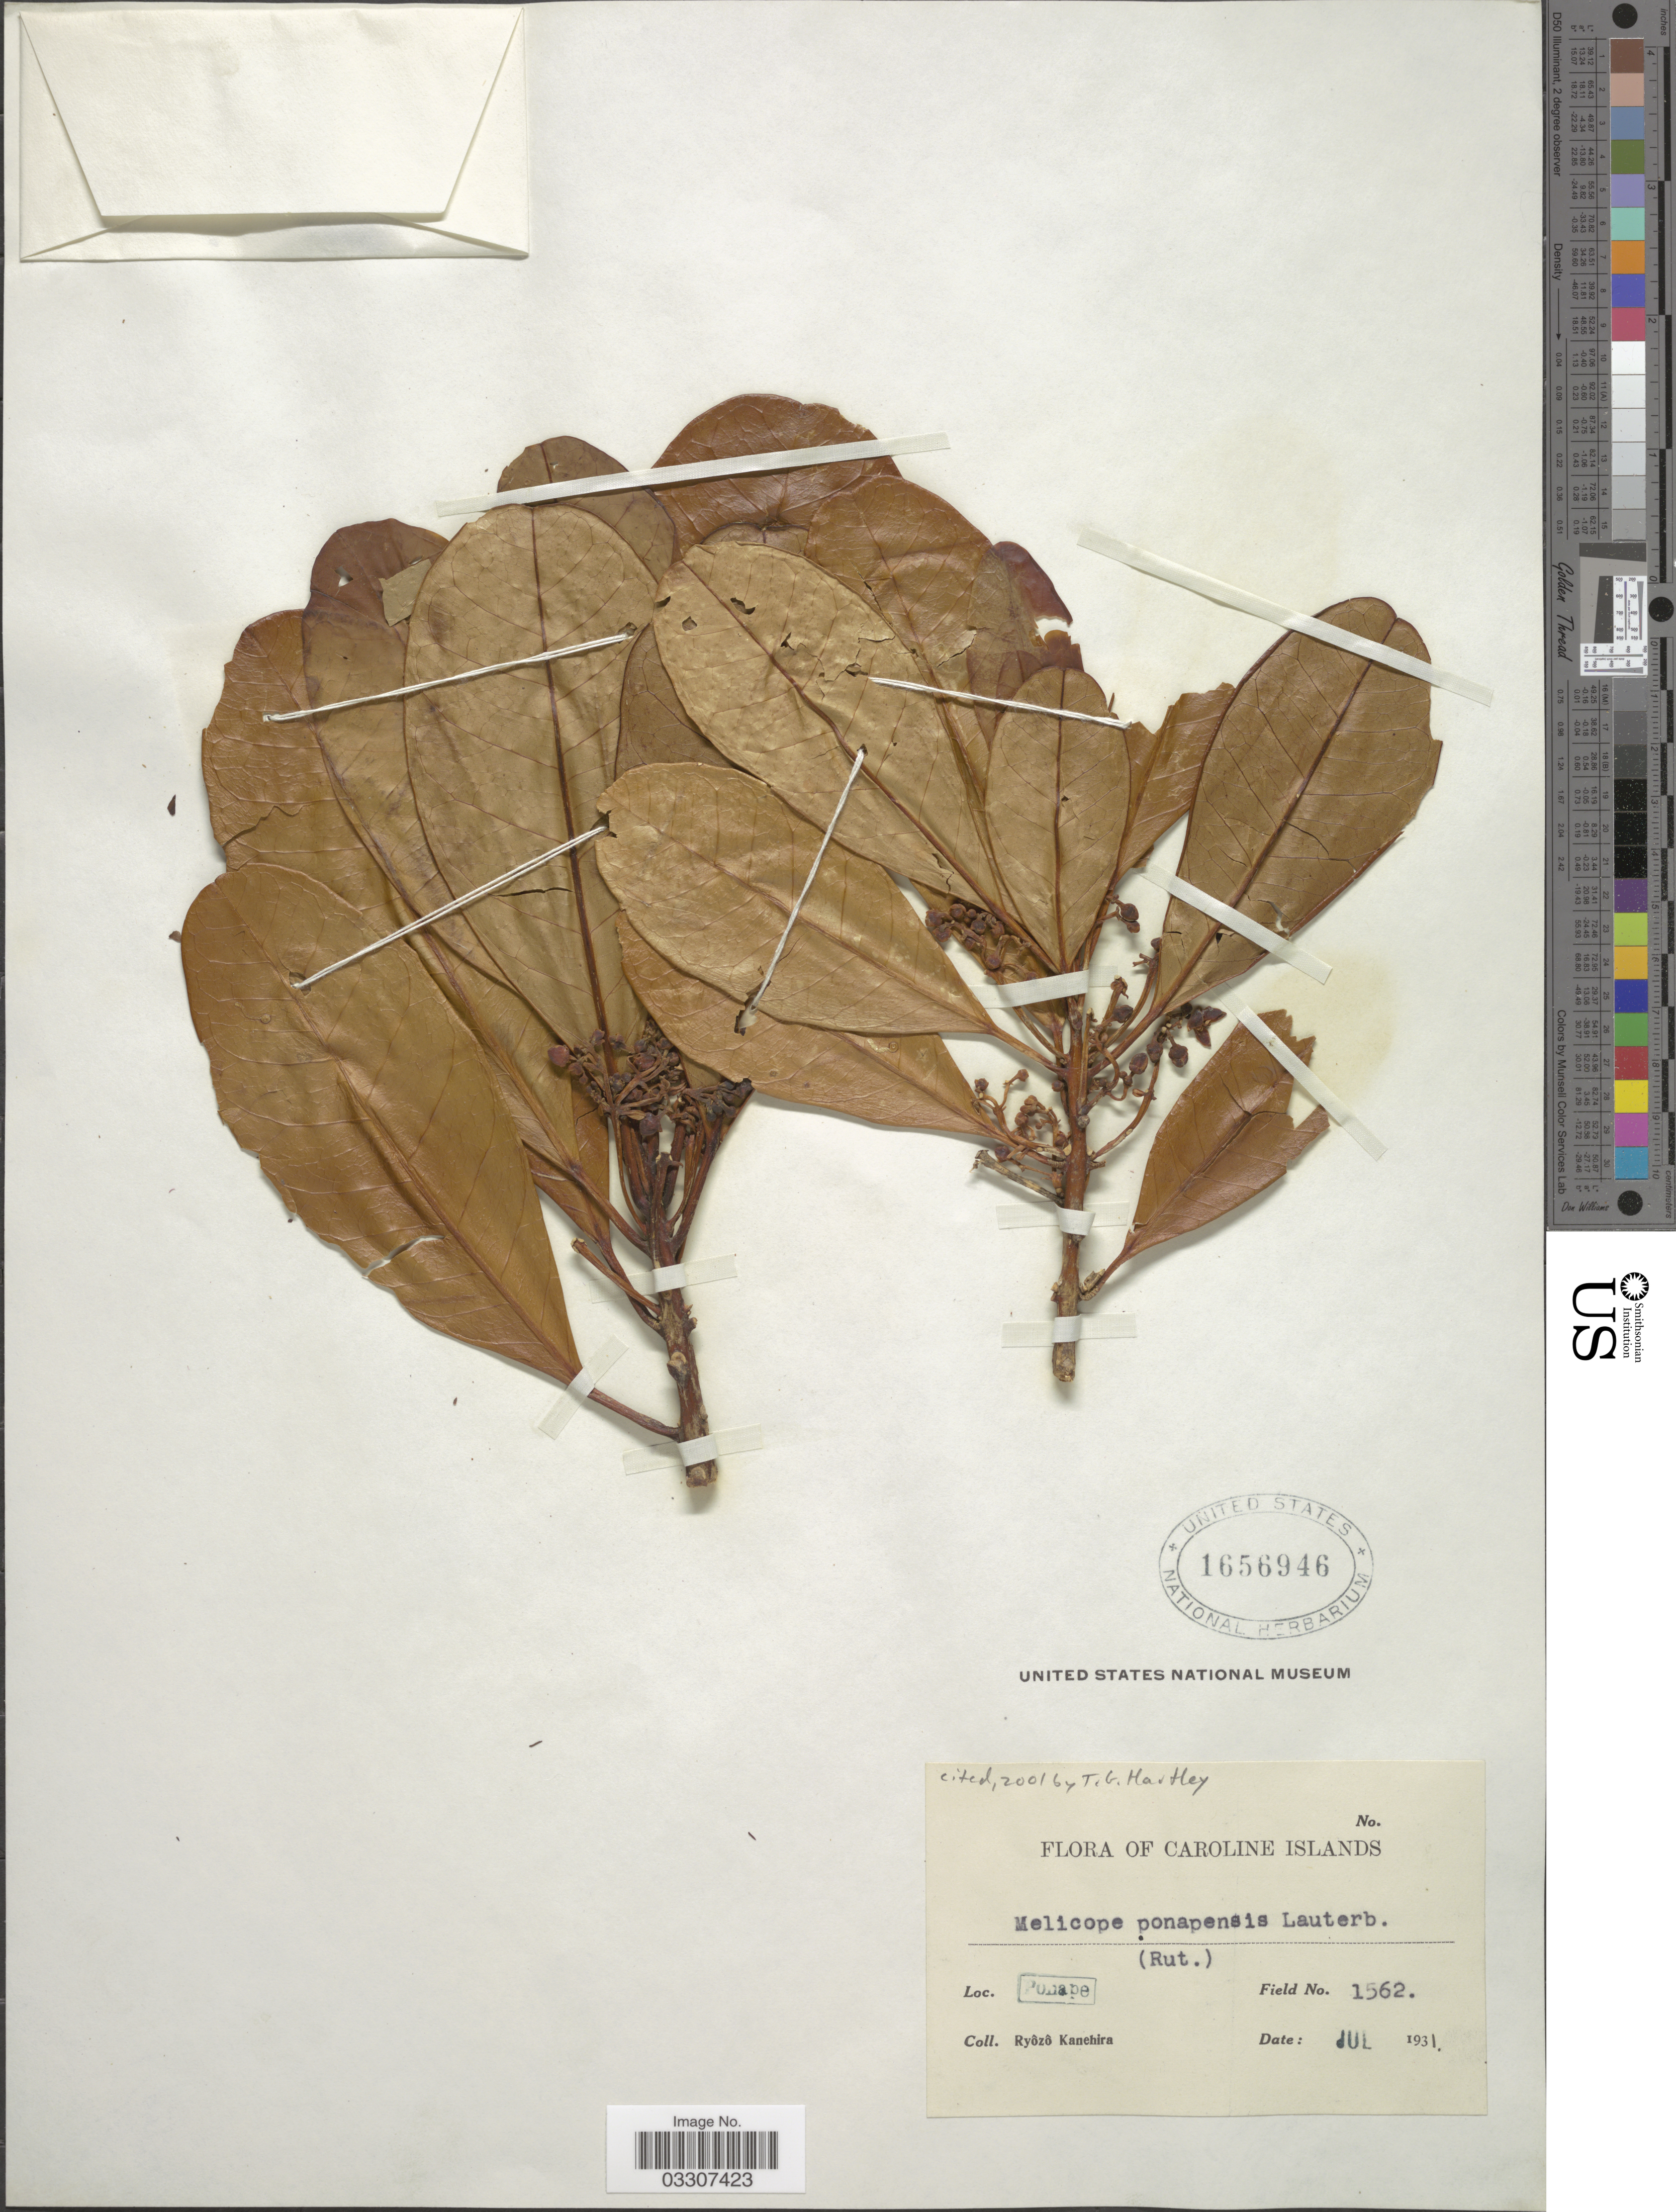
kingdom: Plantae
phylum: Tracheophyta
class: Magnoliopsida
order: Sapindales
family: Rutaceae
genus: Melicope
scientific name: Melicope ponapensis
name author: Lauterb.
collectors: R. Kanehira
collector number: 1562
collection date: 1931-07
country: Micronesia, Federated States of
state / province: Pohnpei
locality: Caroline Islands. Ponape.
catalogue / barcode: US 1656946